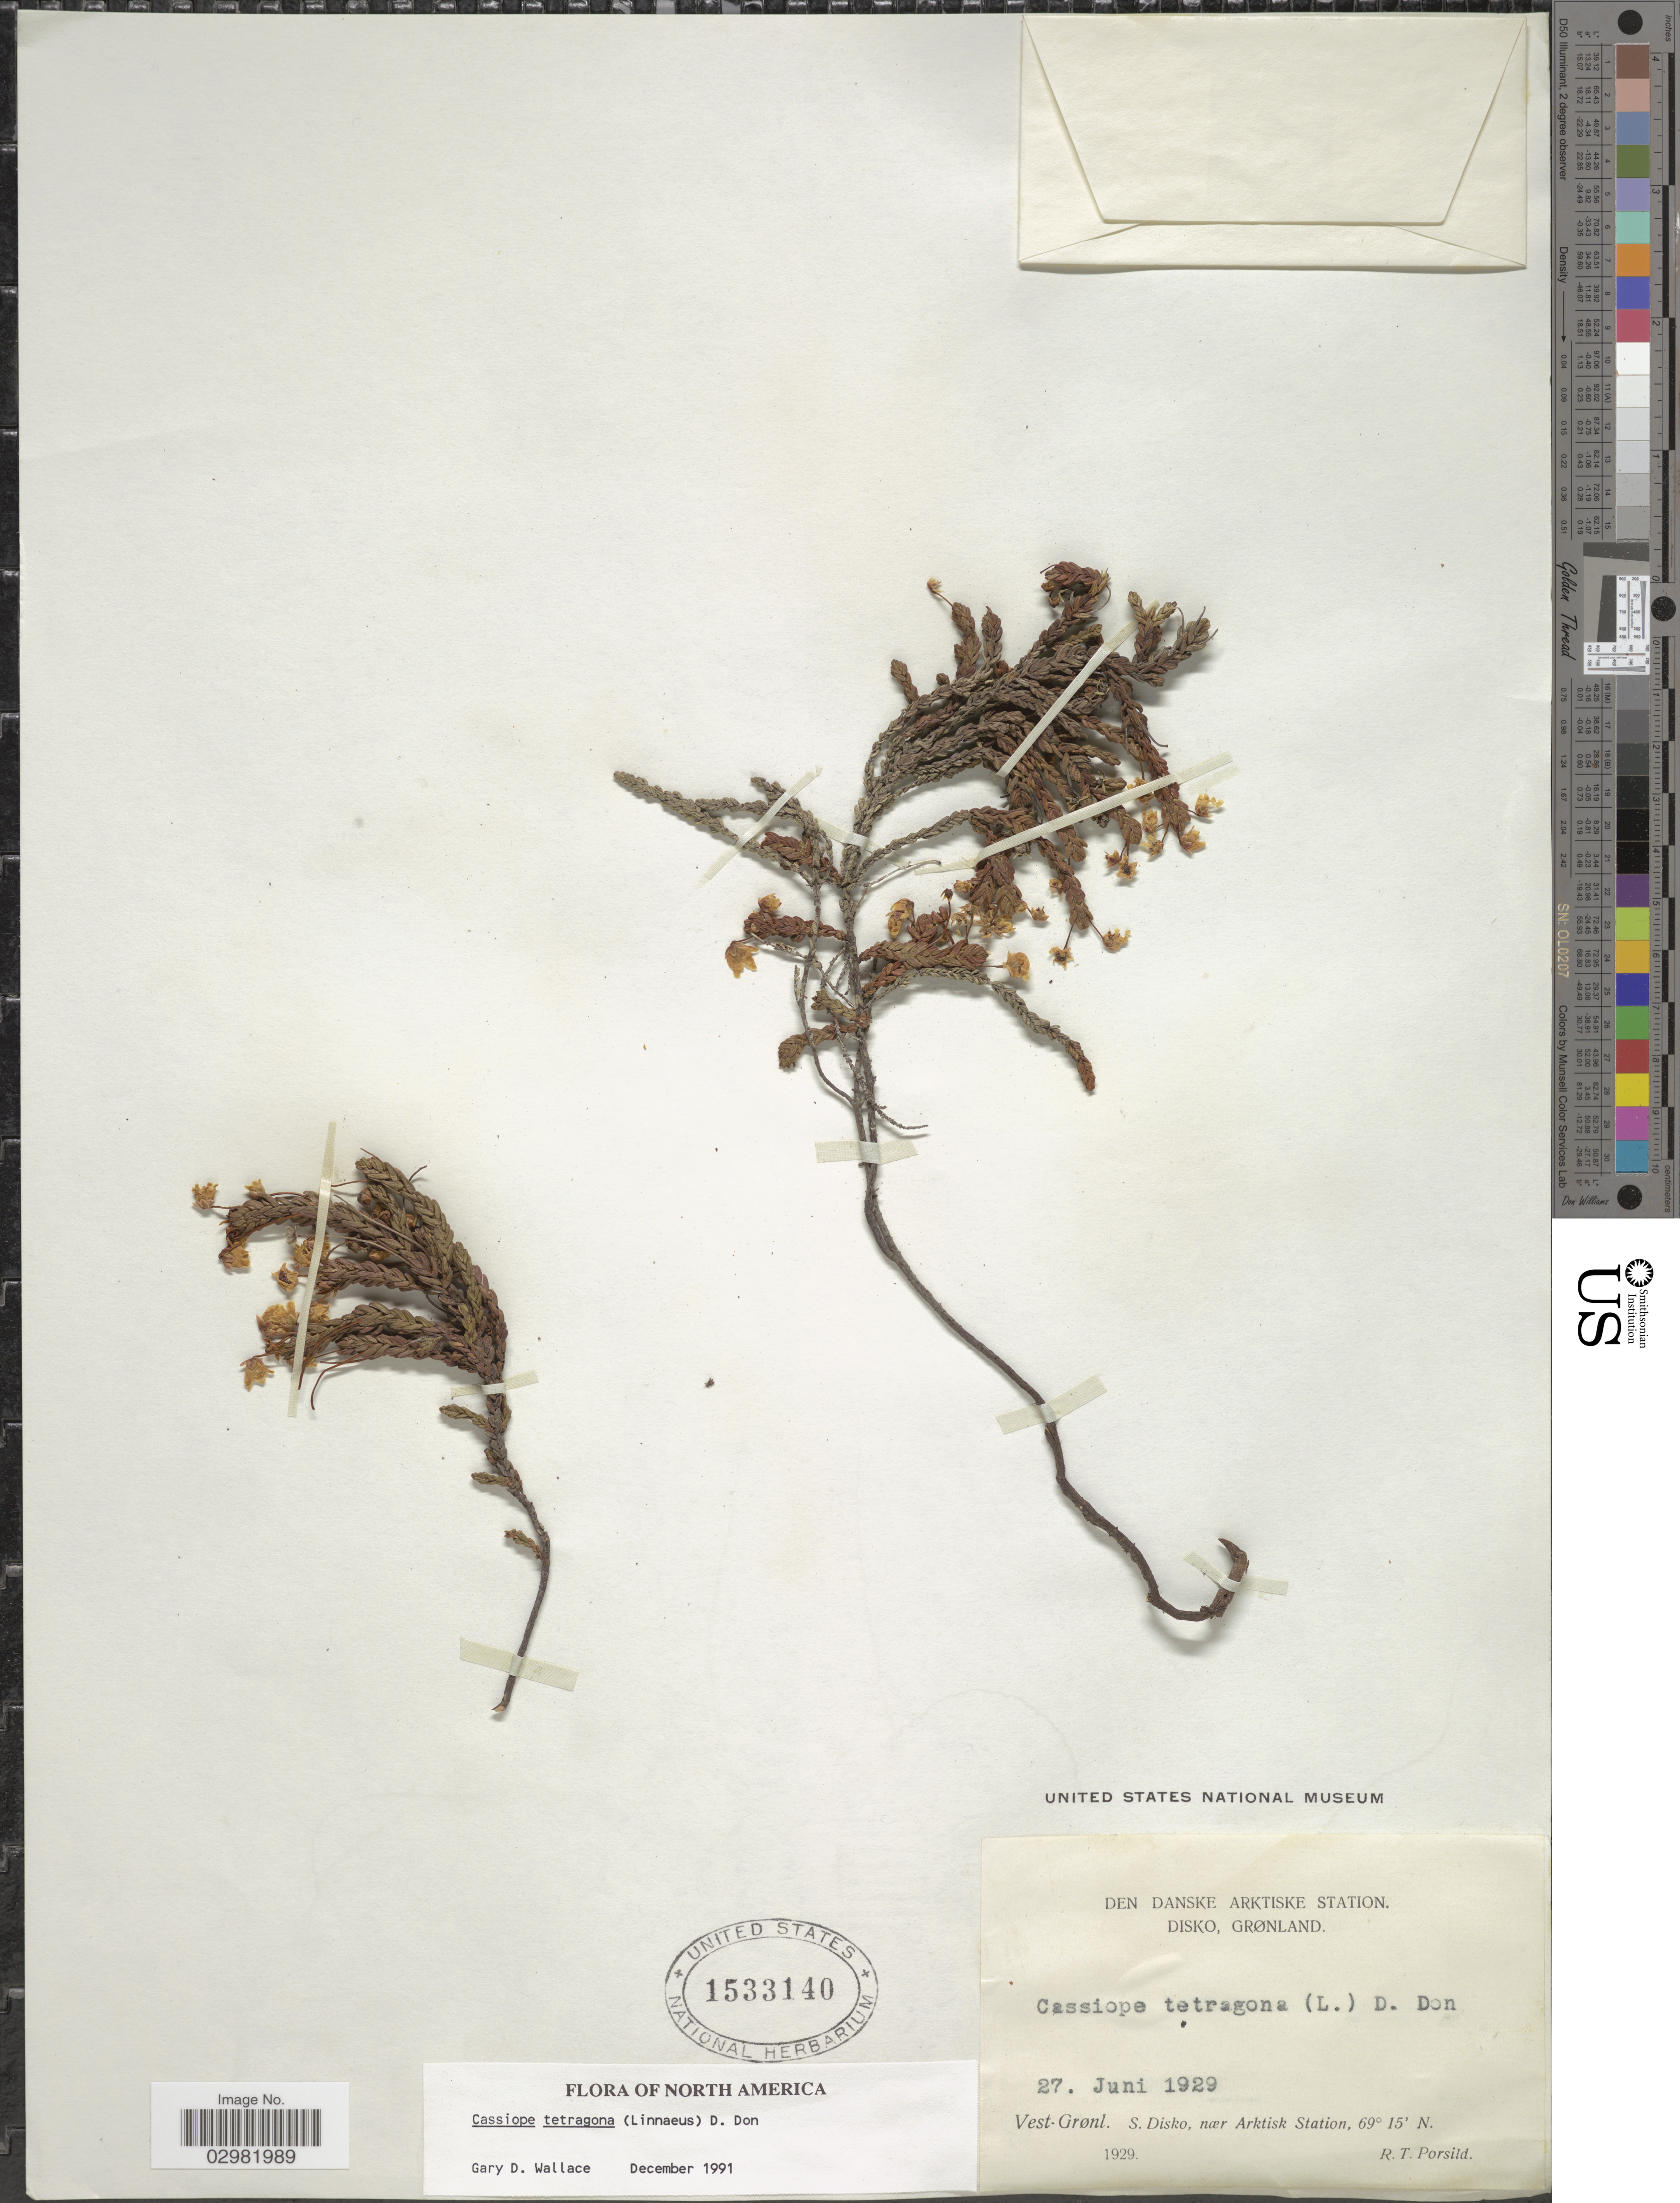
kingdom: Plantae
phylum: Tracheophyta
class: Magnoliopsida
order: Ericales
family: Ericaceae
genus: Cassiope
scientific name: Cassiope tetragona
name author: (L.) D. Don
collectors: R. T. Porsild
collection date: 1929-06-27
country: Greenland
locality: Den Danske Arktiske Station. Disko. Grønland., Vest-Grønl. S. Disko, nær Arktisk Station.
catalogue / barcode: US 1533140